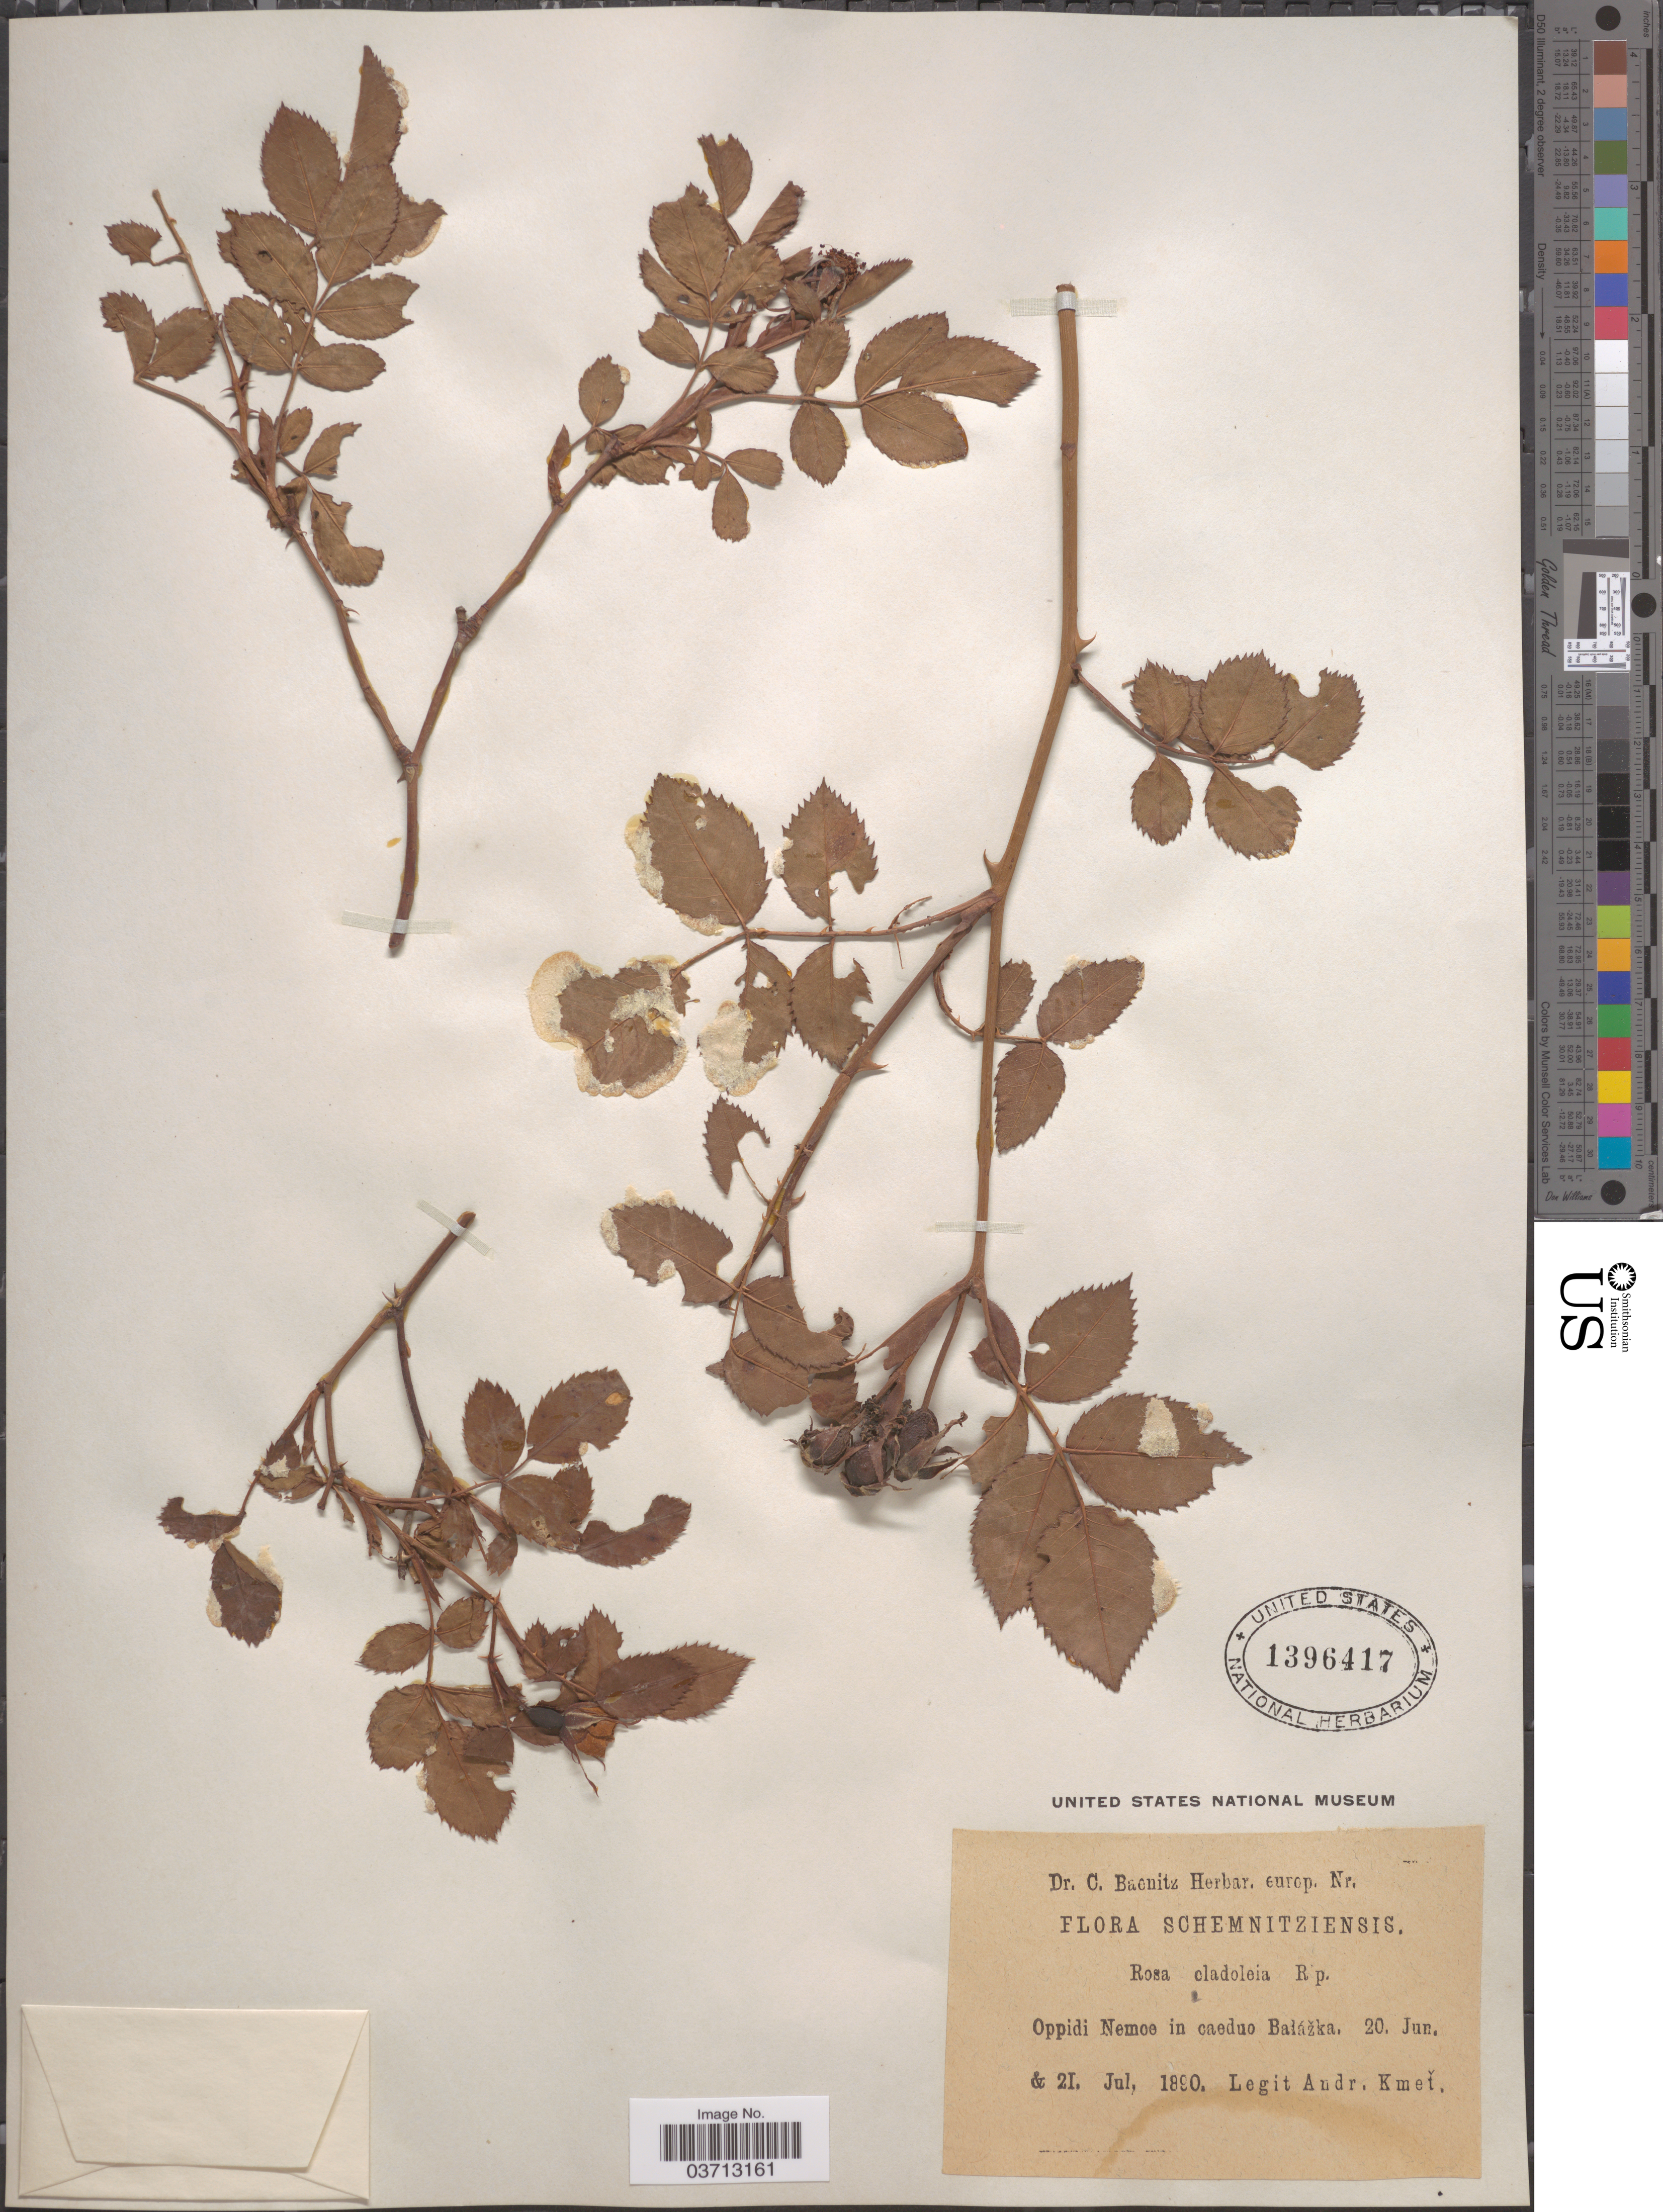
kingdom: Plantae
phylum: Tracheophyta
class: Magnoliopsida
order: Rosales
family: Rosaceae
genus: Rosa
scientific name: Rosa cladoleia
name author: Ripart ex Crép.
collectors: A. Kmet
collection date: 1890-06-20/1890-07-21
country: Slovakia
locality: Schemnitziensis. Oppidi Nemce in caeduo Balážka.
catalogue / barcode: US 1396417